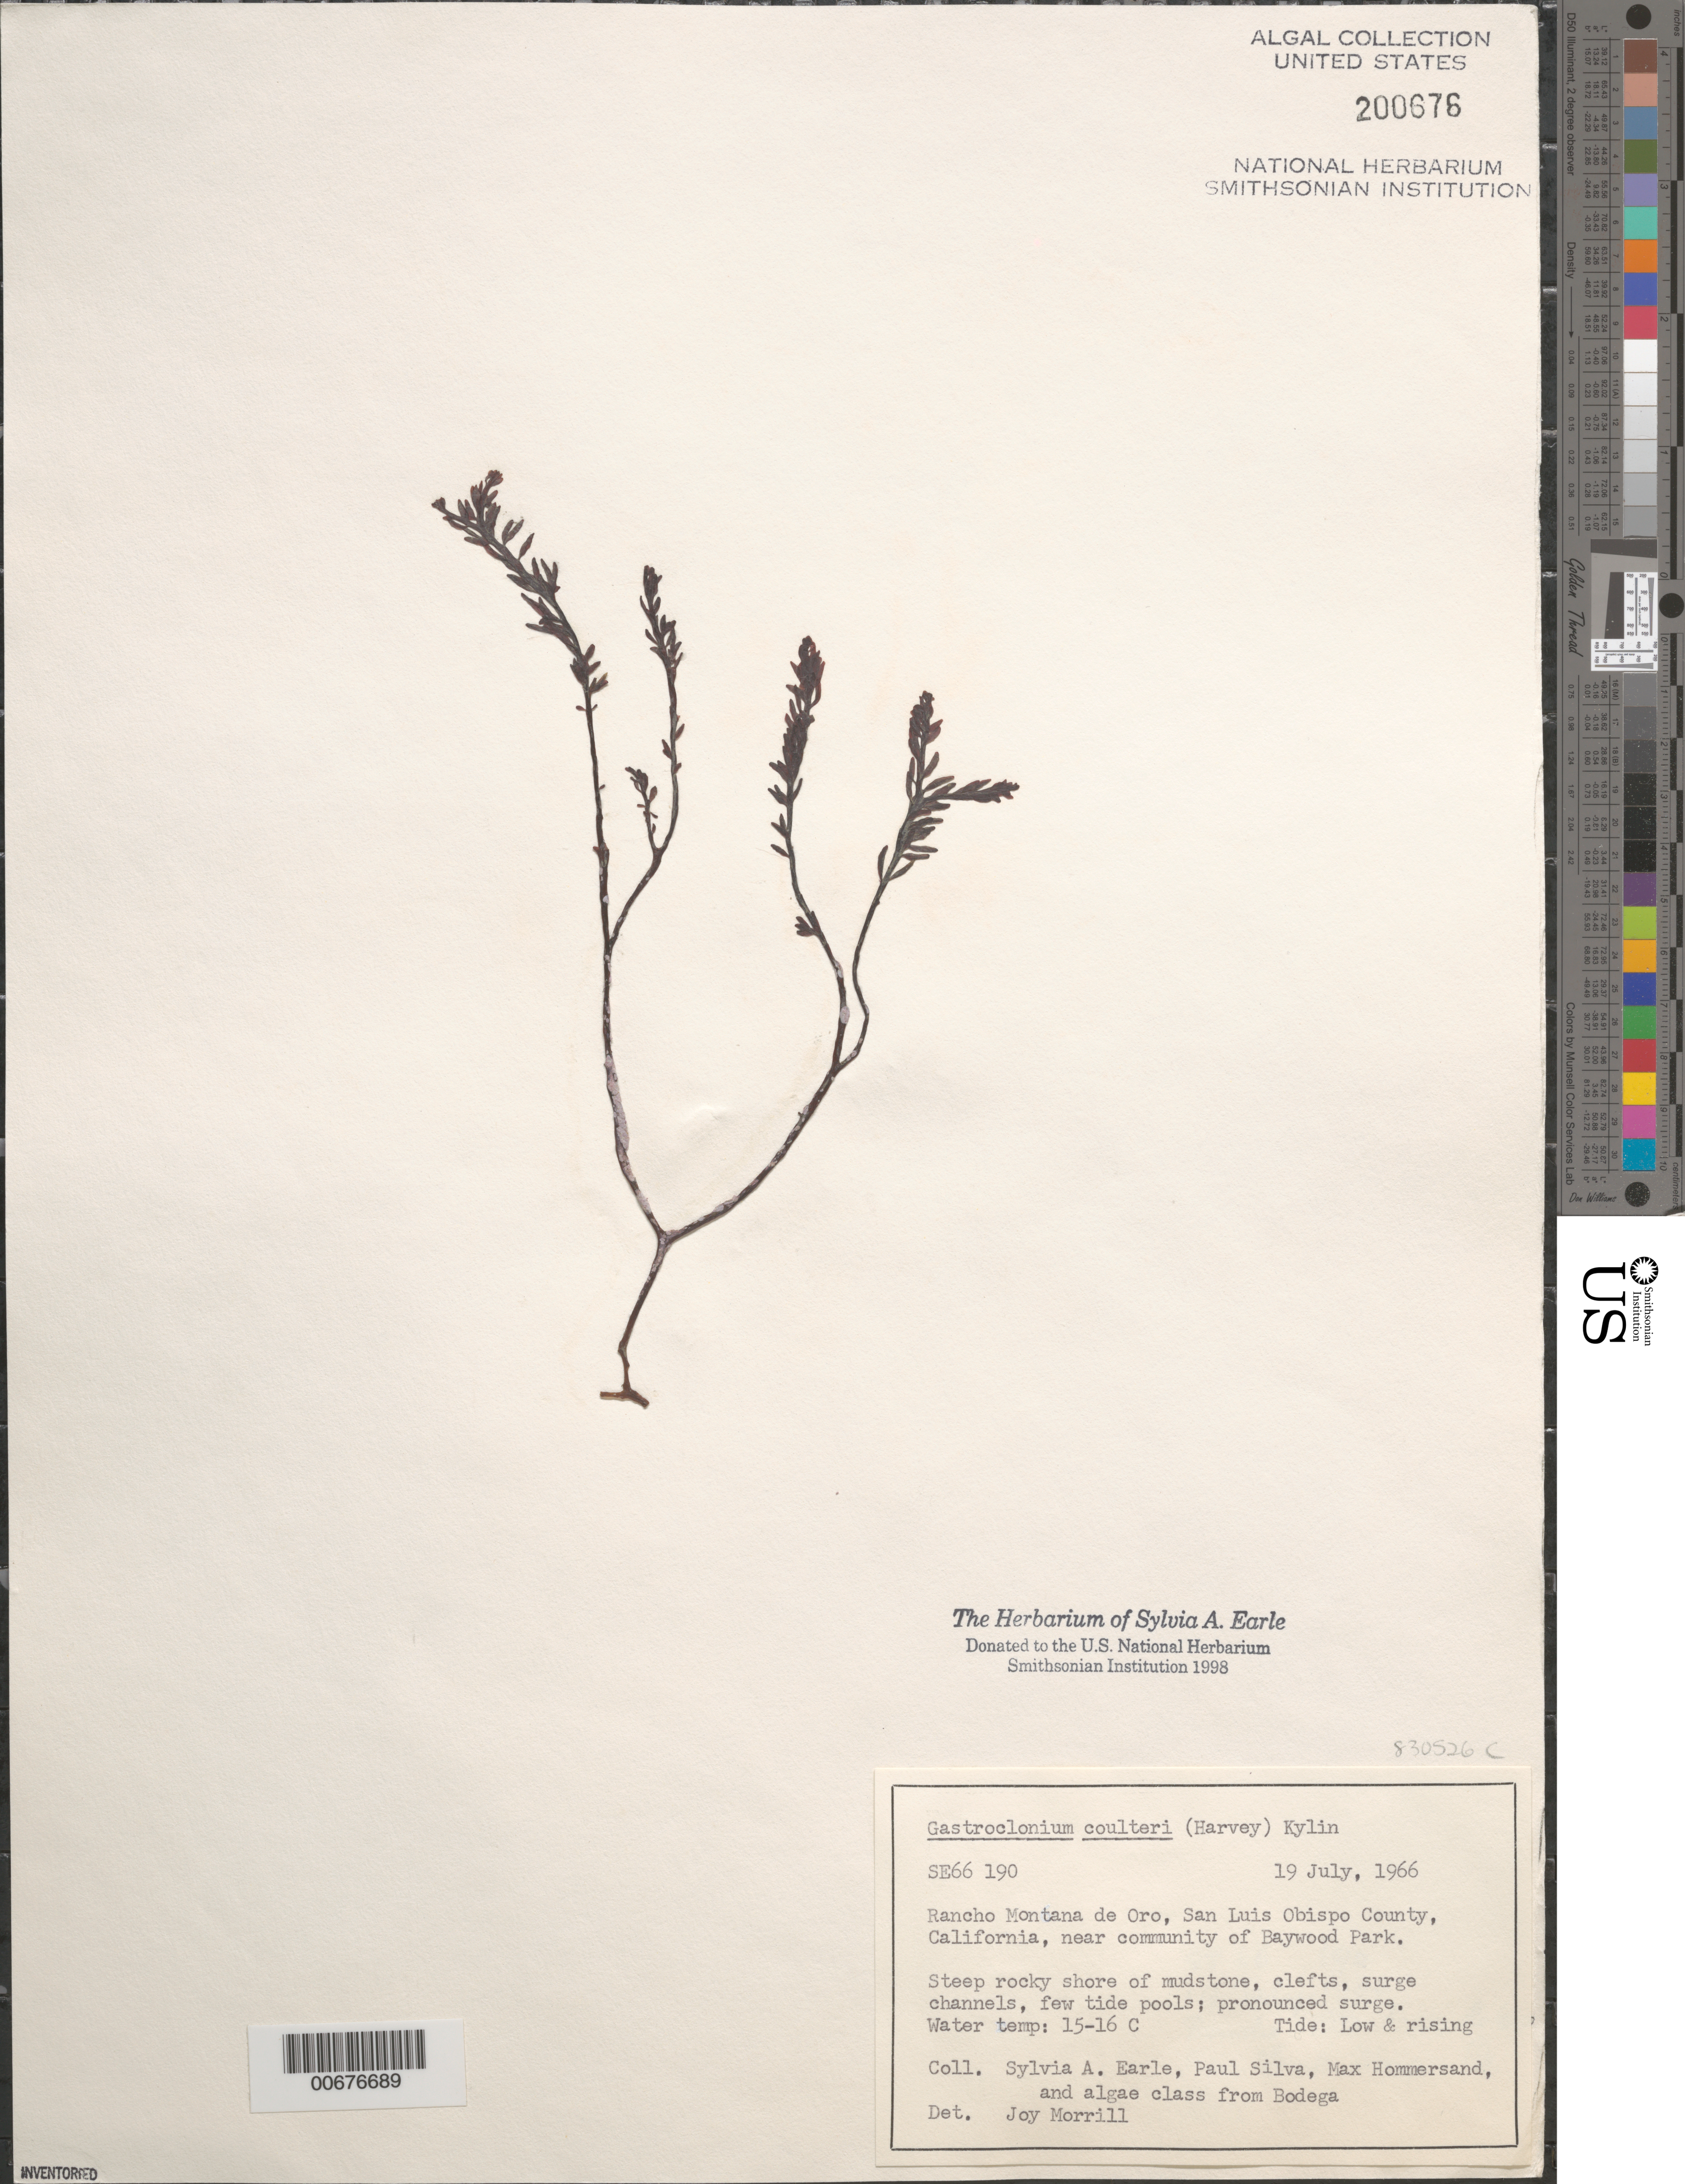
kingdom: Plantae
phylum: Rhodophyta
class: Florideophyceae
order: Rhodymeniales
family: Champiaceae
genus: Neogastroclonium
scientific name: Neogastroclonium subarticulatum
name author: (Turner) L. Le Gall et al.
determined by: Algae name updating Project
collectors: S. A. Earle, P. C. Silva, M. H. Hommersand & Bodega Algae Class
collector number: SE 66190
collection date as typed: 19 Jul 1966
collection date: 1966-07-19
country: United States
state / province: California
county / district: San Luis Obispo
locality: Rancho Montana de Oro, near Baywood Park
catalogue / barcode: US 200676